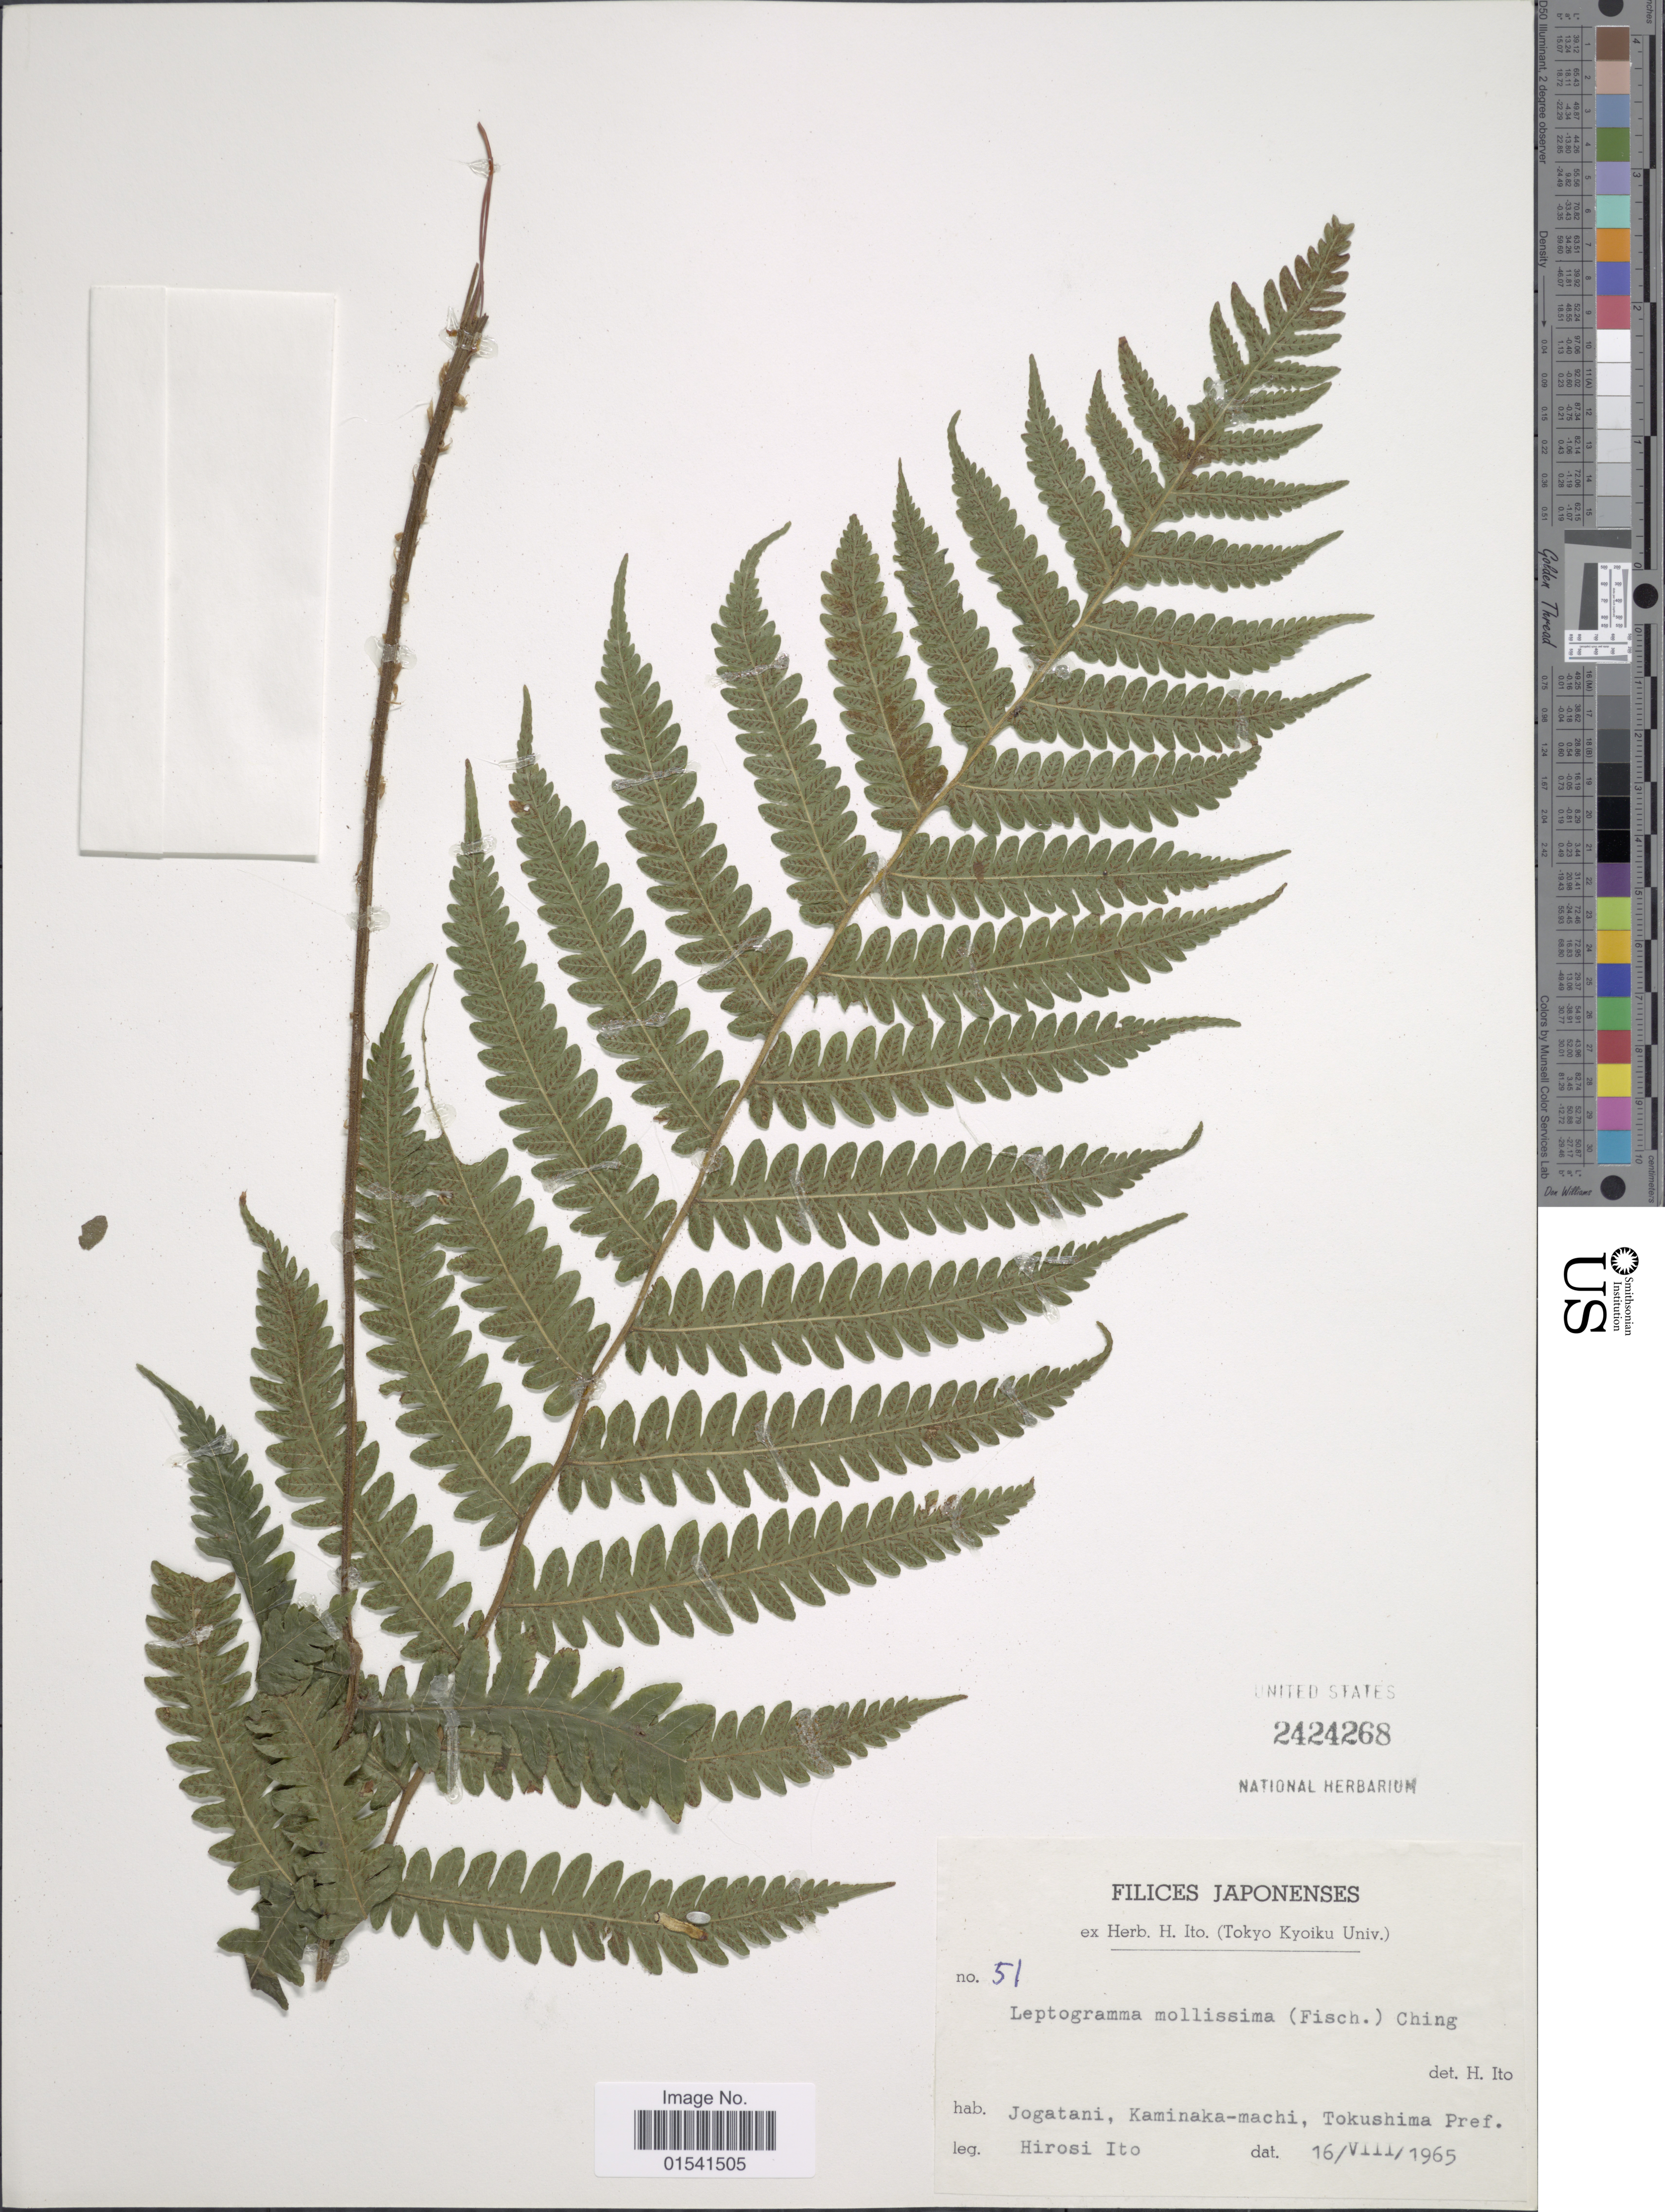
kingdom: Plantae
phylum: Tracheophyta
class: Polypodiopsida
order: Polypodiales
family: Thelypteridaceae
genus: Stegnogramma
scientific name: Stegnogramma mollissima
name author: (Fisch. ex Kunze) Fraser-Jenk.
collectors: H. Itô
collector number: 51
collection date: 1965-08-16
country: Japan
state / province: Tokusima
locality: Jogatani, Kaminaka-machi, Tokushima Pref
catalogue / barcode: US 2424268